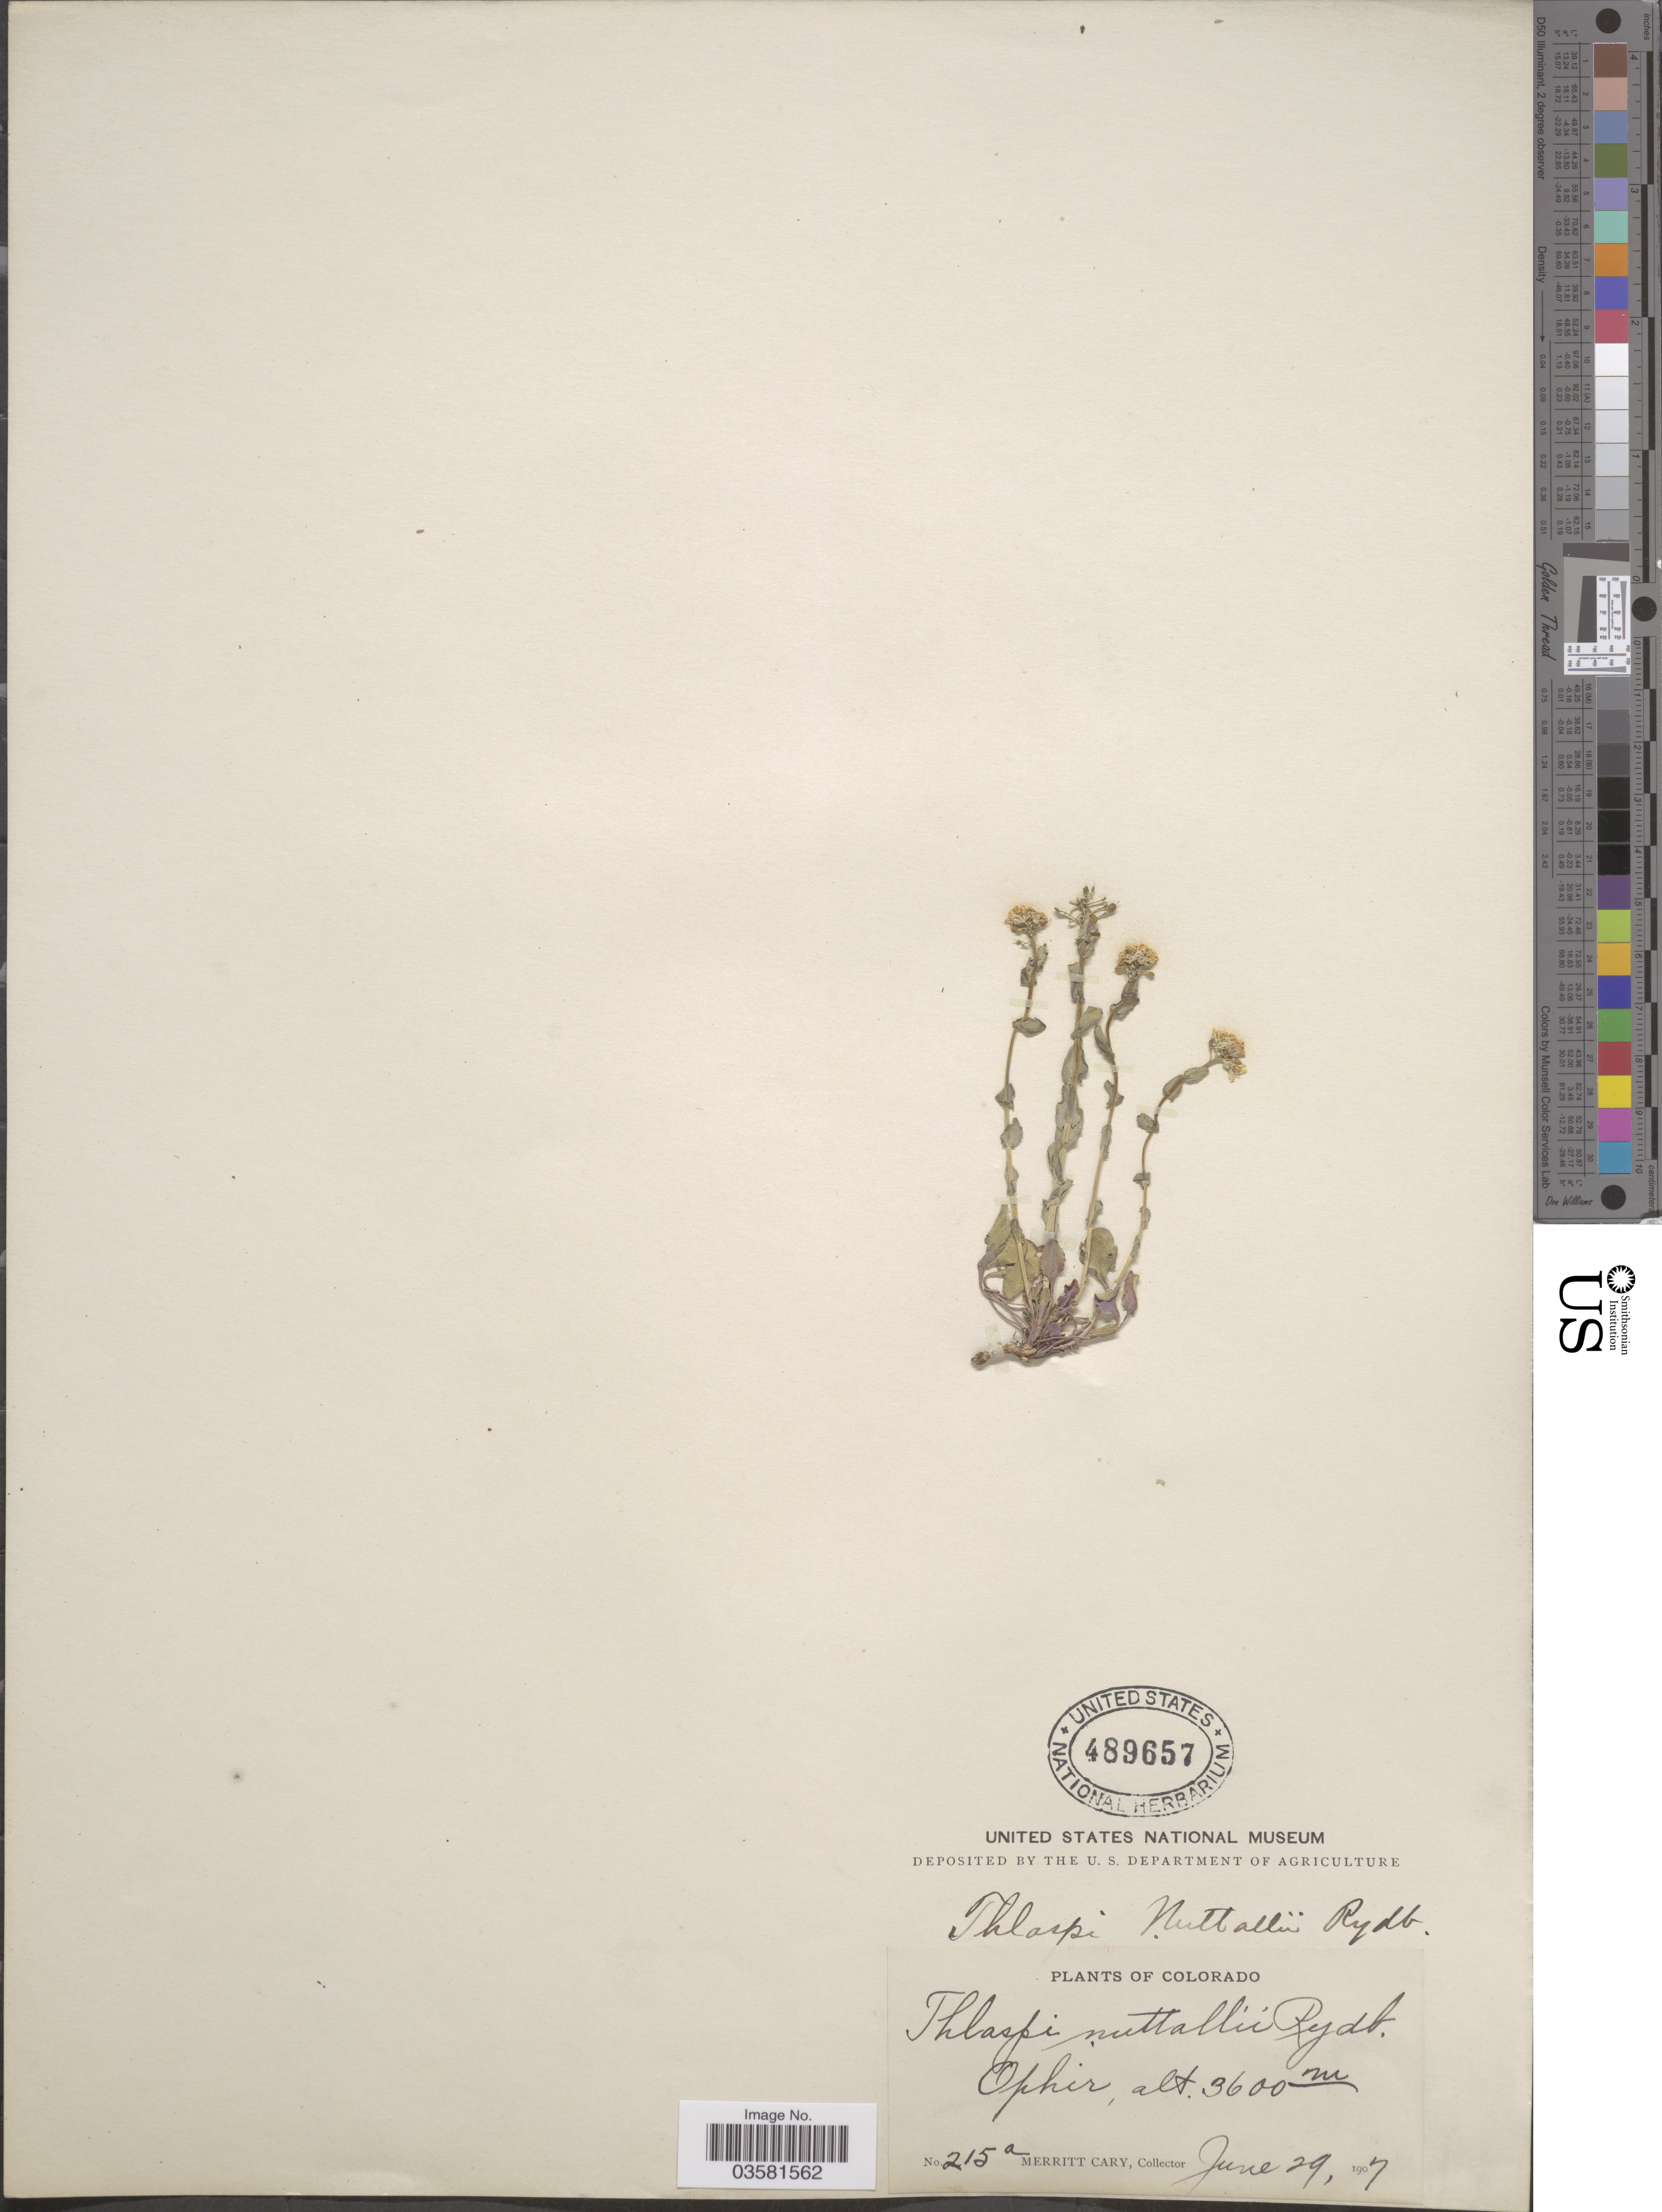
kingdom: Plantae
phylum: Tracheophyta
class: Magnoliopsida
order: Brassicales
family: Brassicaceae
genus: Thlaspi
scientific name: Thlaspi fendleri var. glaucum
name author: (A. Nelson) C.L. Hitchc.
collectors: M. Cary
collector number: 215a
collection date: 1907-06-29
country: United States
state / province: Colorado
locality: Ophir.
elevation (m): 3600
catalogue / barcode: US 489657